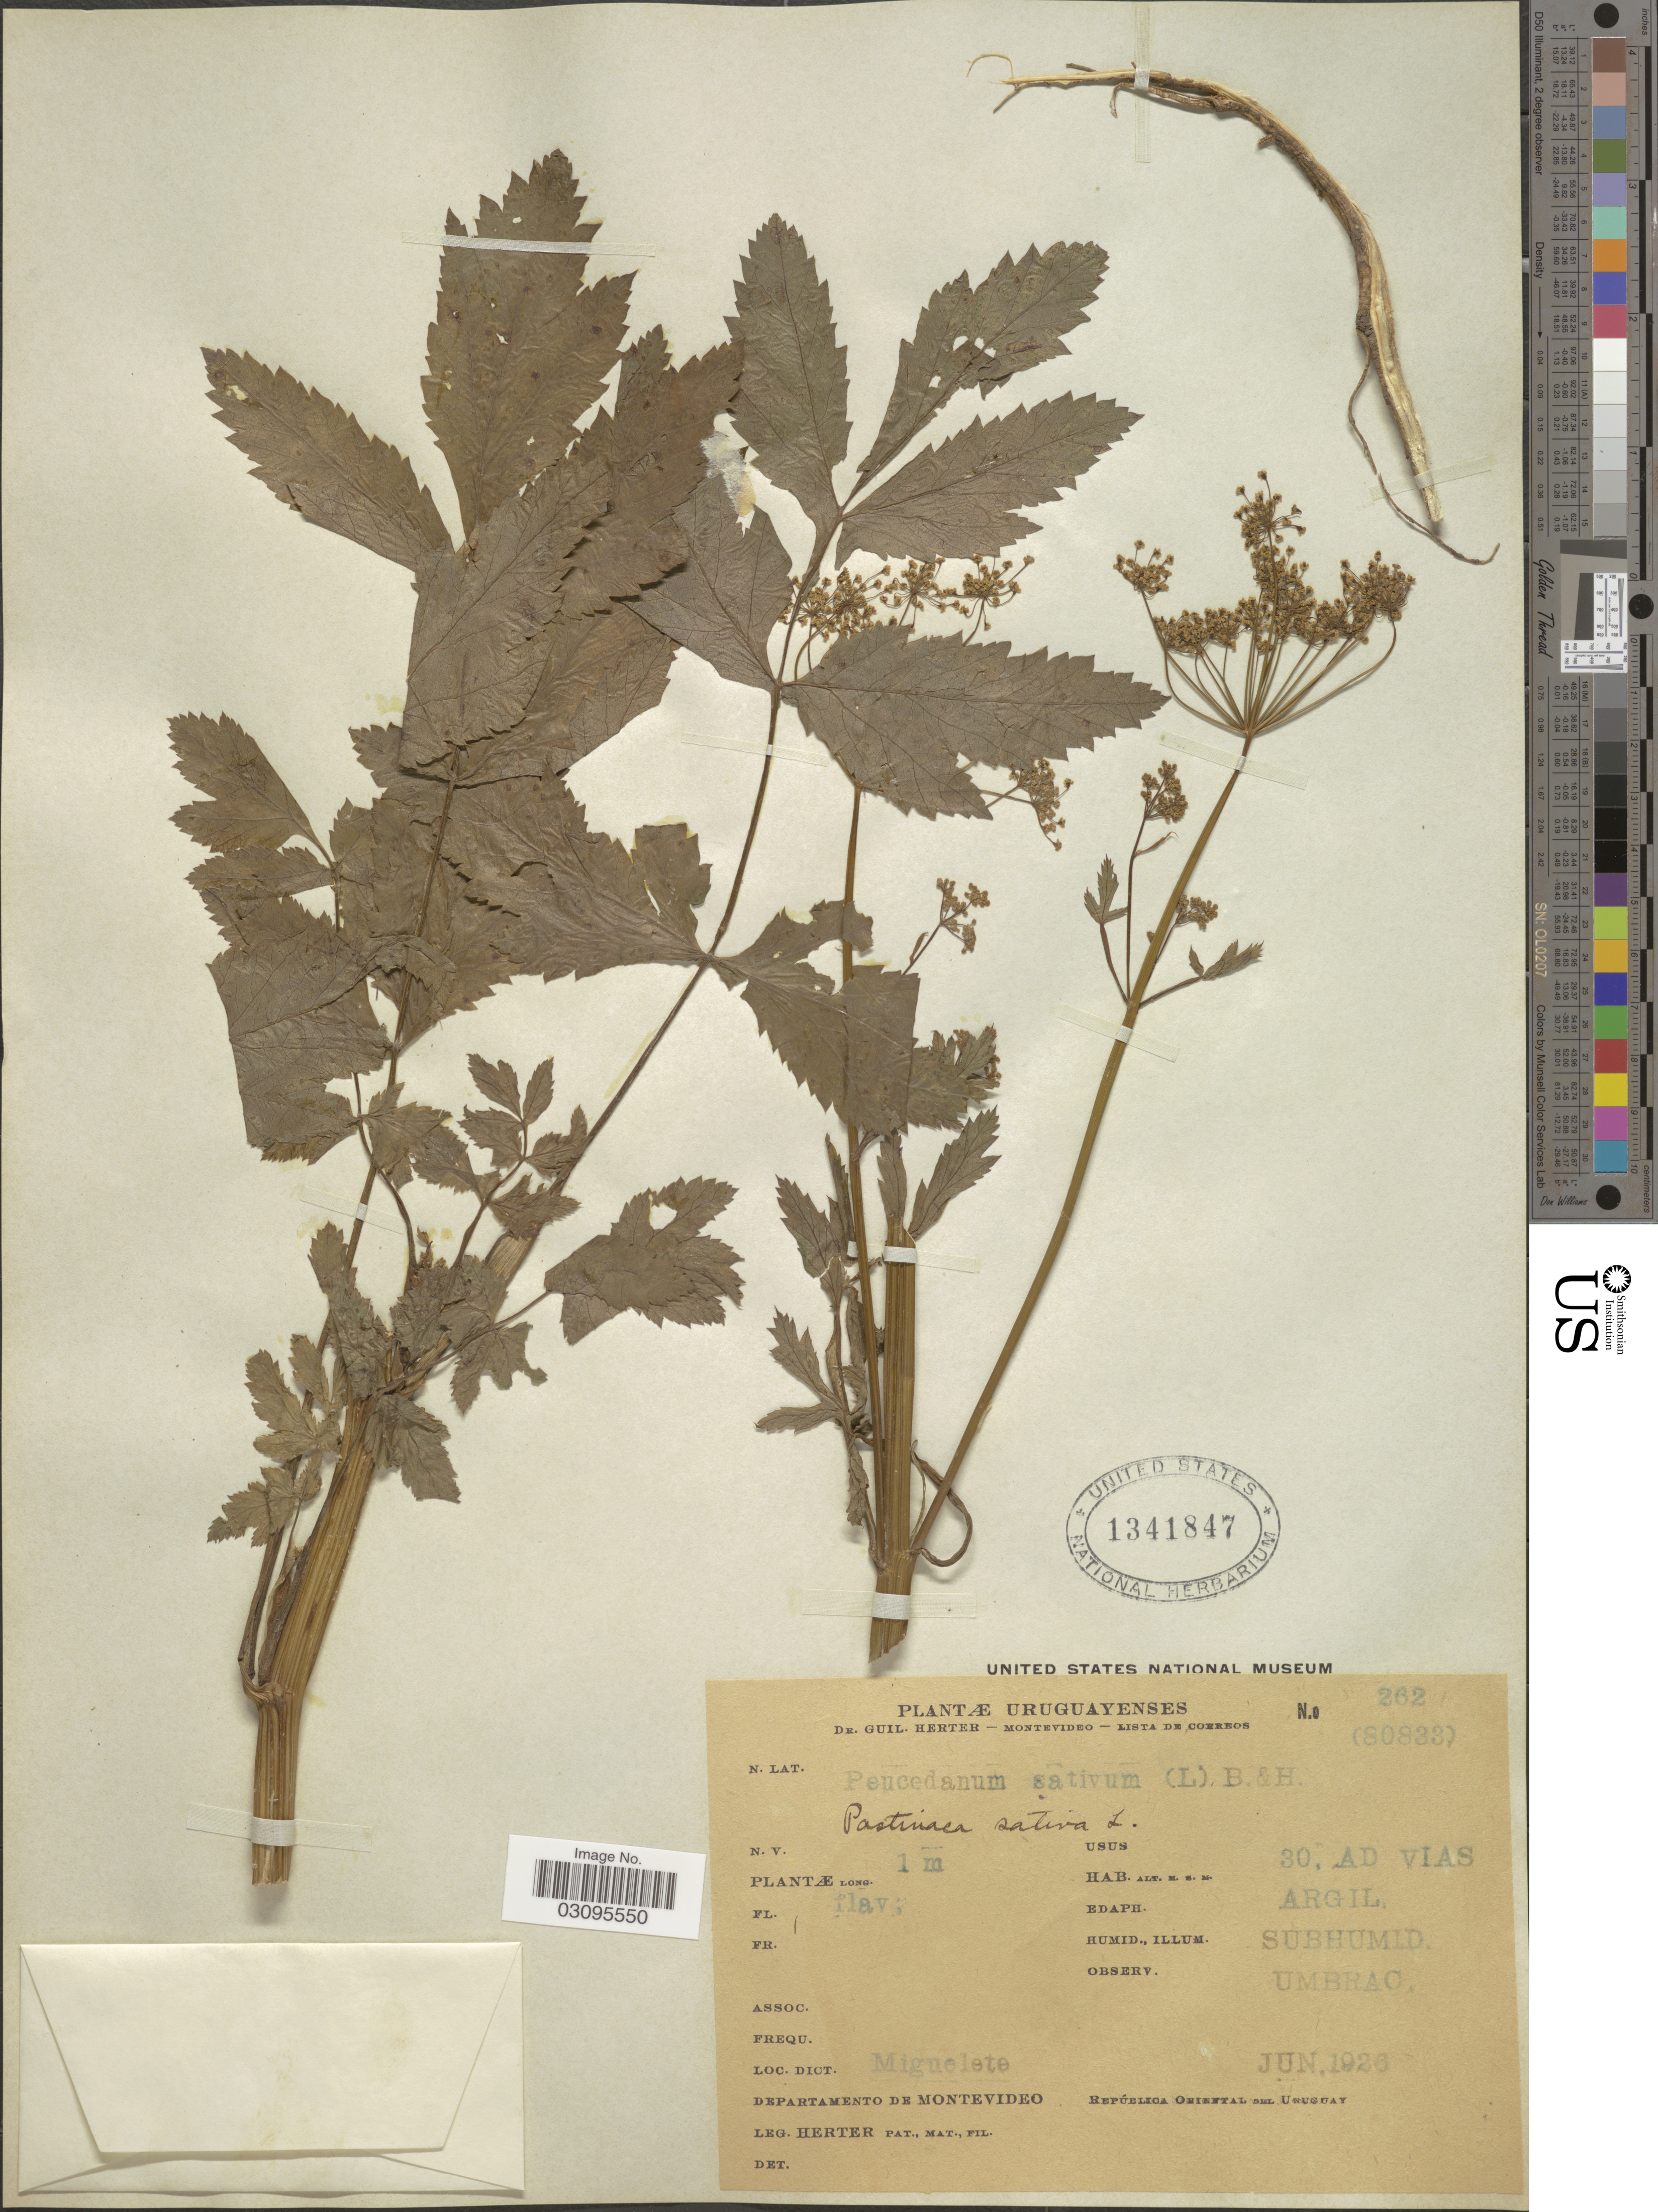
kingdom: Plantae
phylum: Tracheophyta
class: Magnoliopsida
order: Apiales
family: Apiaceae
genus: Pastinaca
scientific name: Pastinaca sativa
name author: L.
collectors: G. Herter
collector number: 262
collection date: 1926-06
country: Uruguay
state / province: Montevideo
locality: Miguelete, Departamento de Montevideo.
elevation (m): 30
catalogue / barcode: US 1341847